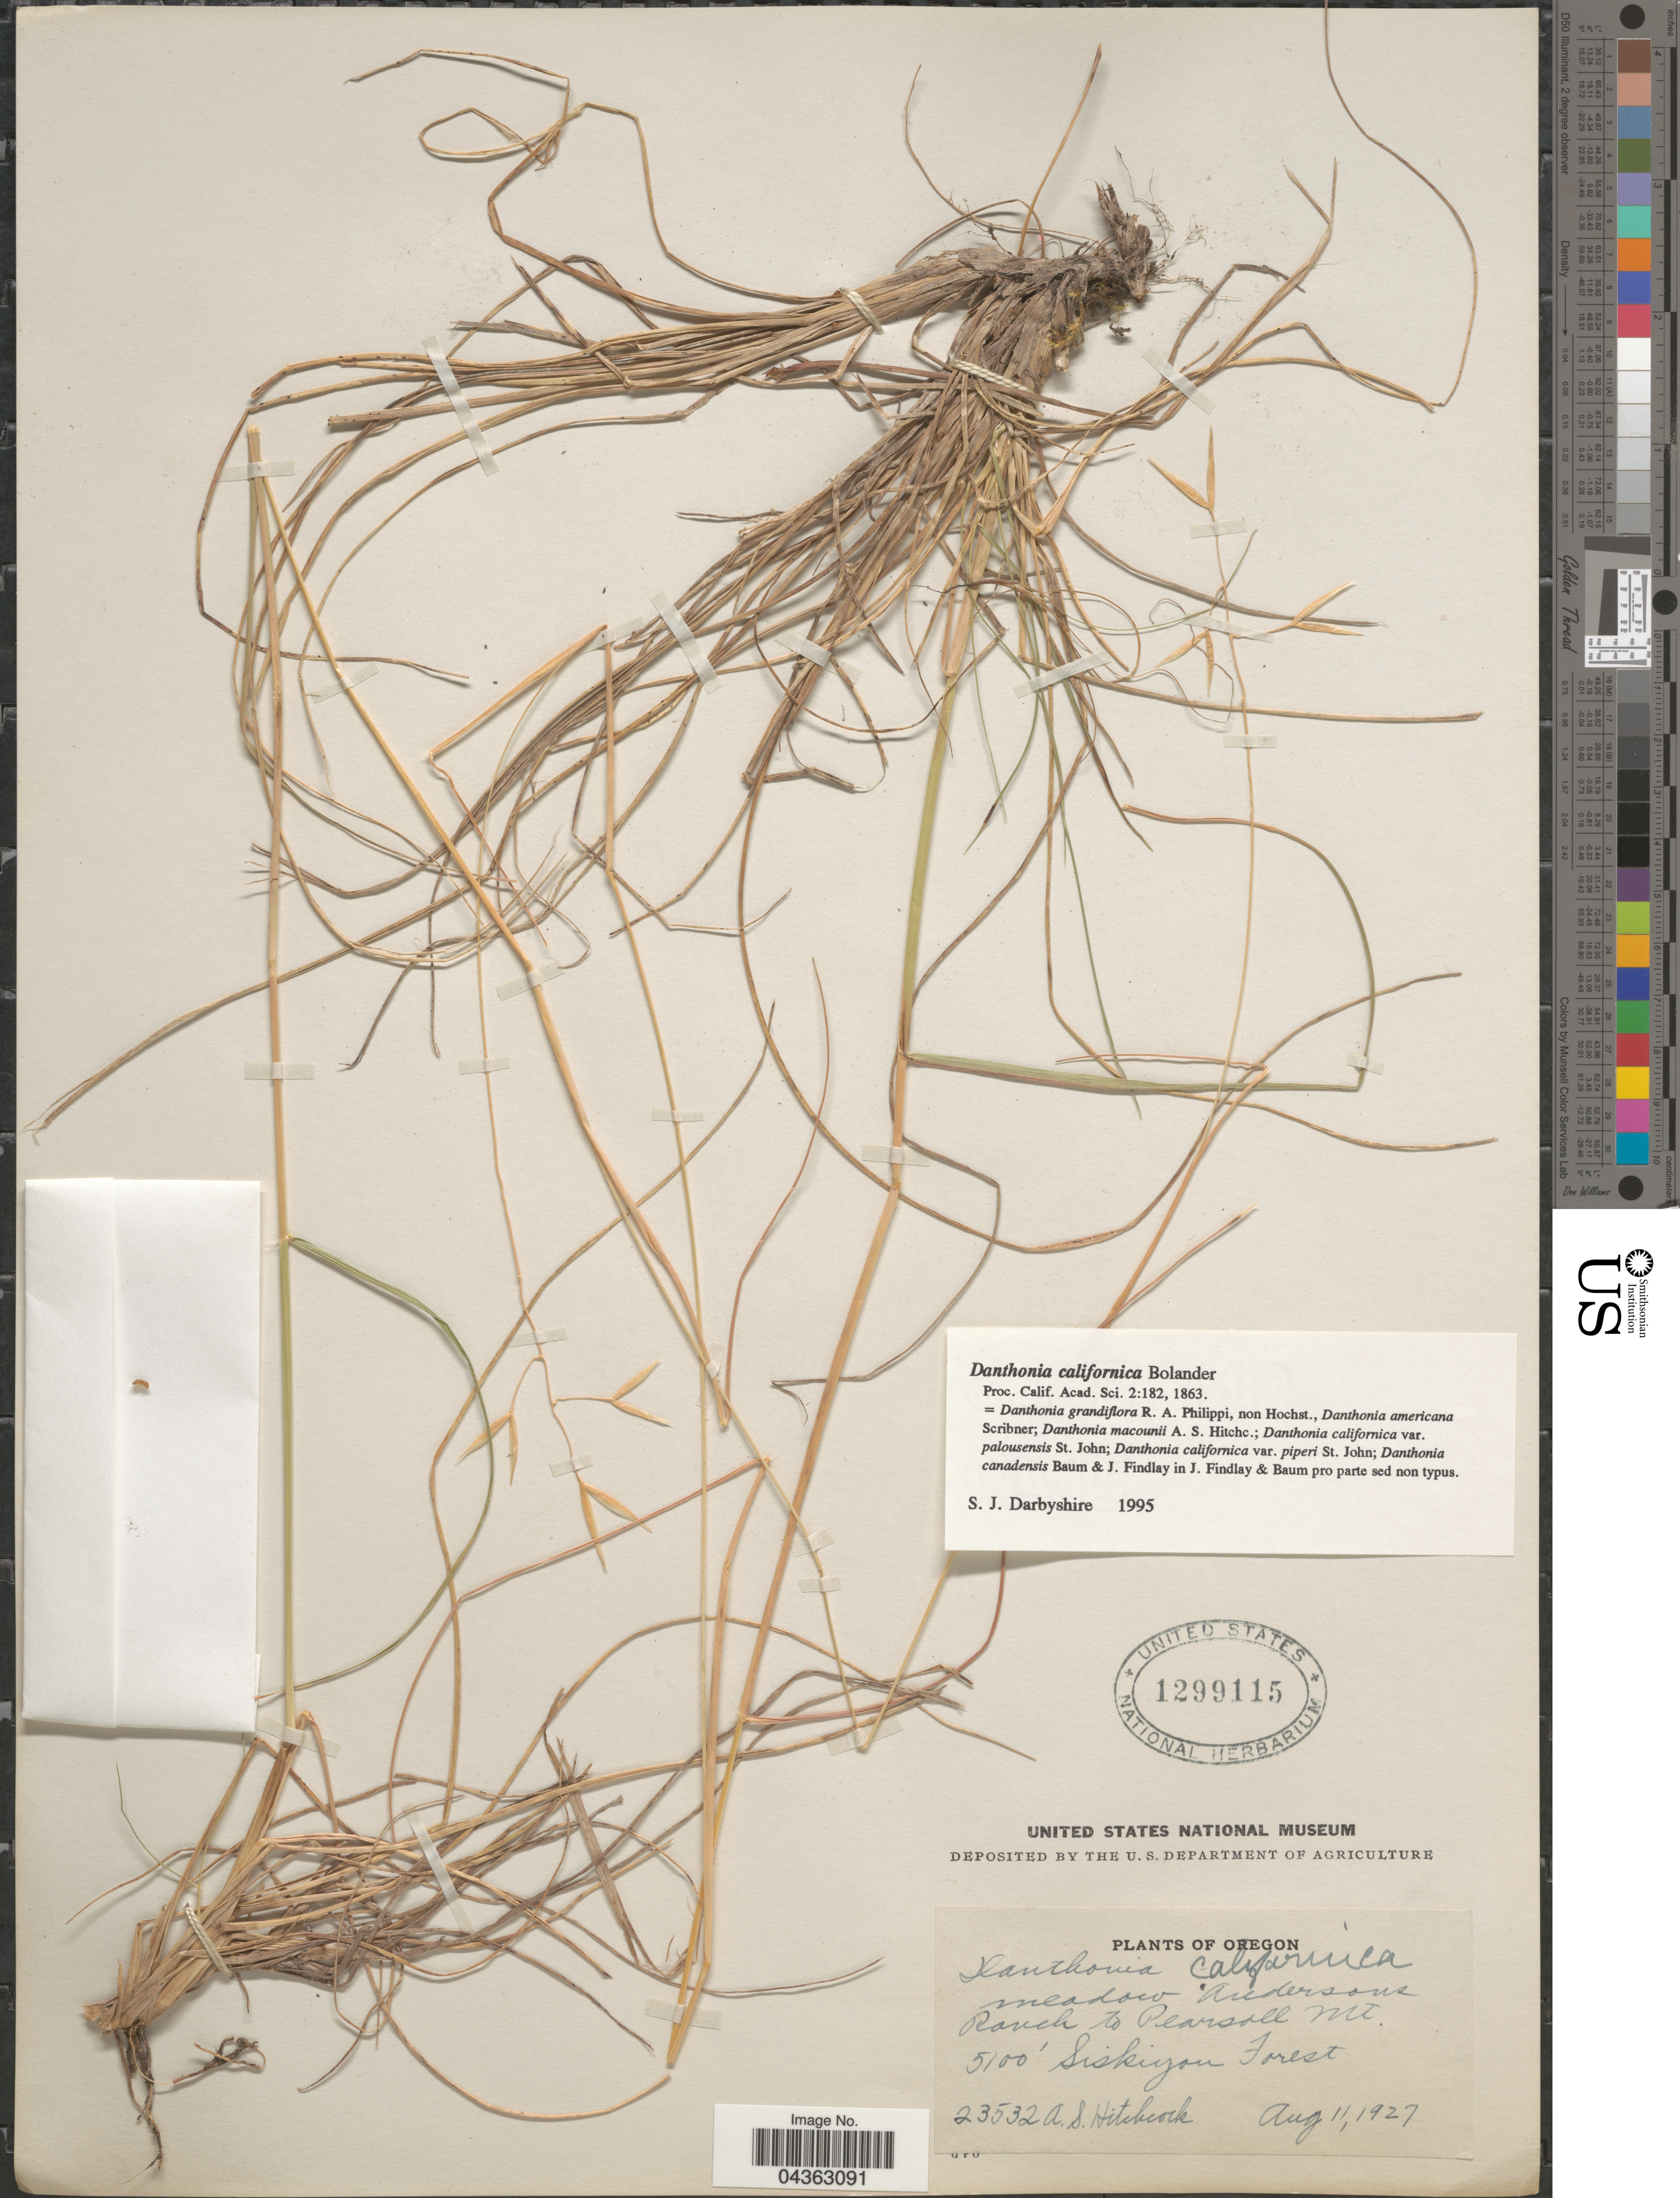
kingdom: Plantae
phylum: Tracheophyta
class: Liliopsida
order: Poales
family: Poaceae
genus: Danthonia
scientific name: Danthonia californica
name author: Bol.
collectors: A. S. Hitchcock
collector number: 23532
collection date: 1927-08-11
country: United States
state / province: Oregon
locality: Meadow Andersons Ranch to Pearsall Mt. Siskiyou Forest.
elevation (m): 1554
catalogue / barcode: US 1299115